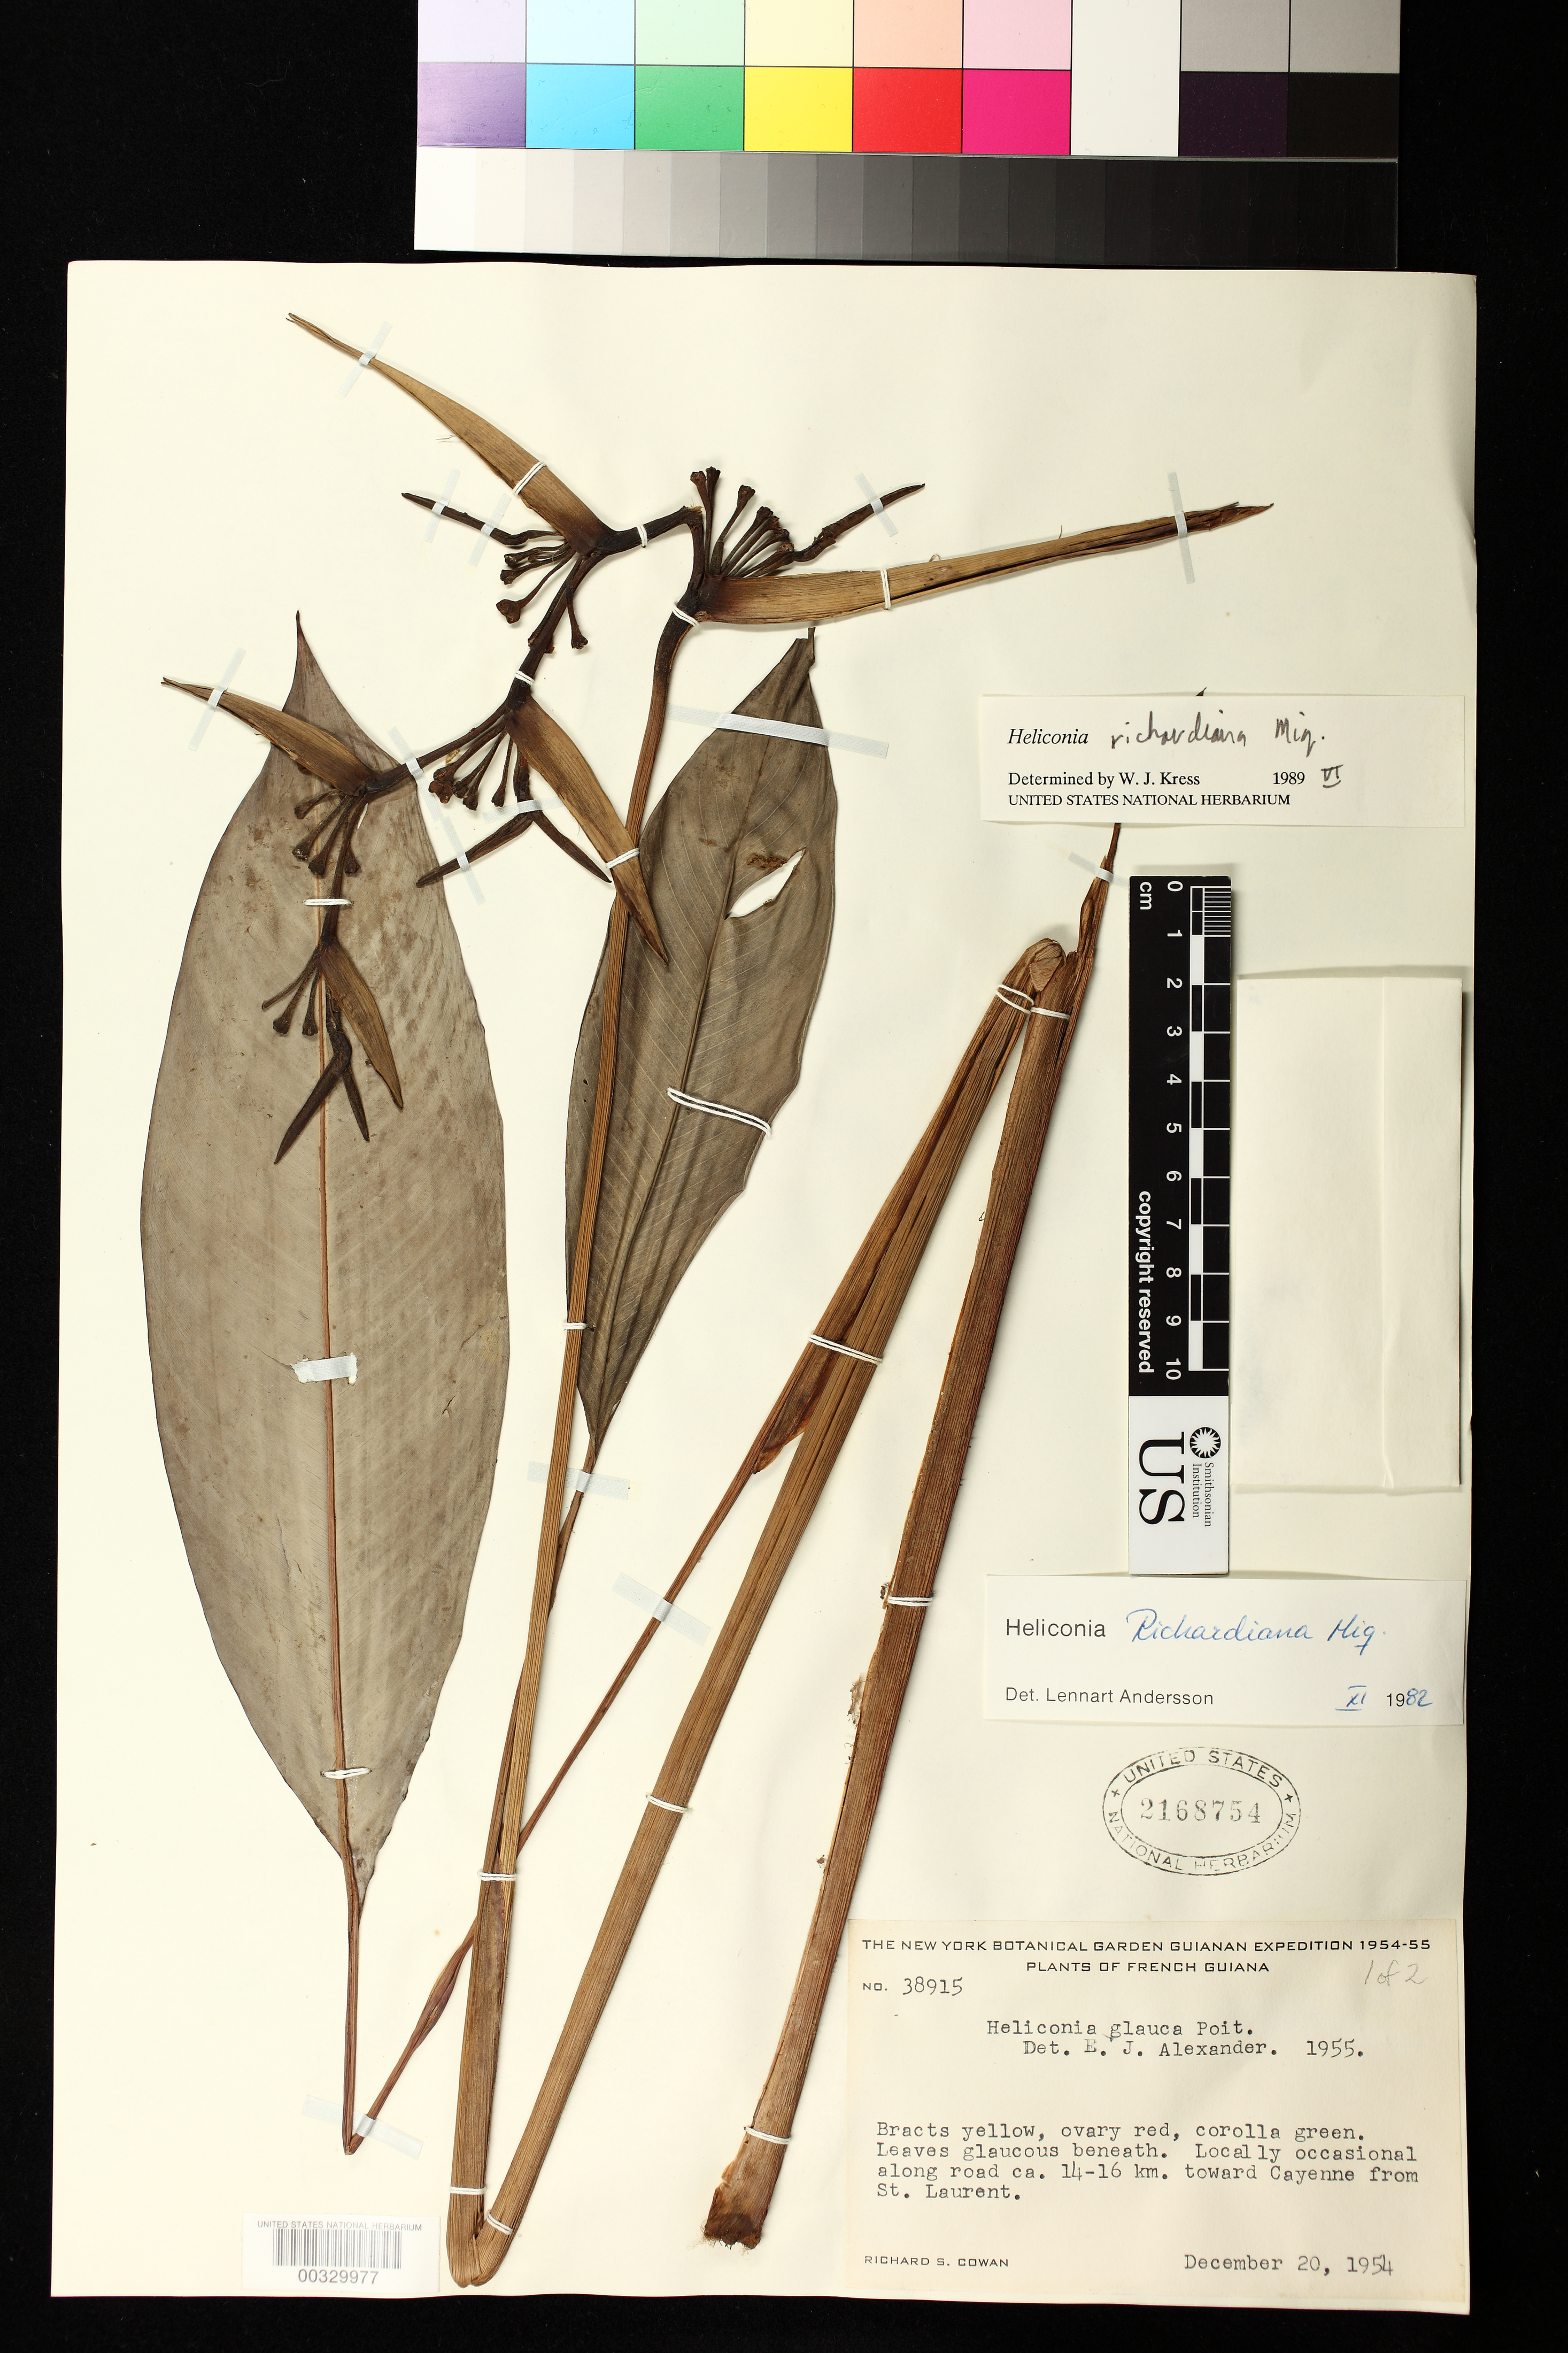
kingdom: Plantae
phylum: Tracheophyta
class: Liliopsida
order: Zingiberales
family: Heliconiaceae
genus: Heliconia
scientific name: Heliconia richardiana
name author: Miq.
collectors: R. S. Cowan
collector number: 38915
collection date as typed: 20 Dec 1954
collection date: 1954-12-20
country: French Guiana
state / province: Cayenne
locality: Along road ca 14-16 km toward cayenne from st laurent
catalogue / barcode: US 2168754